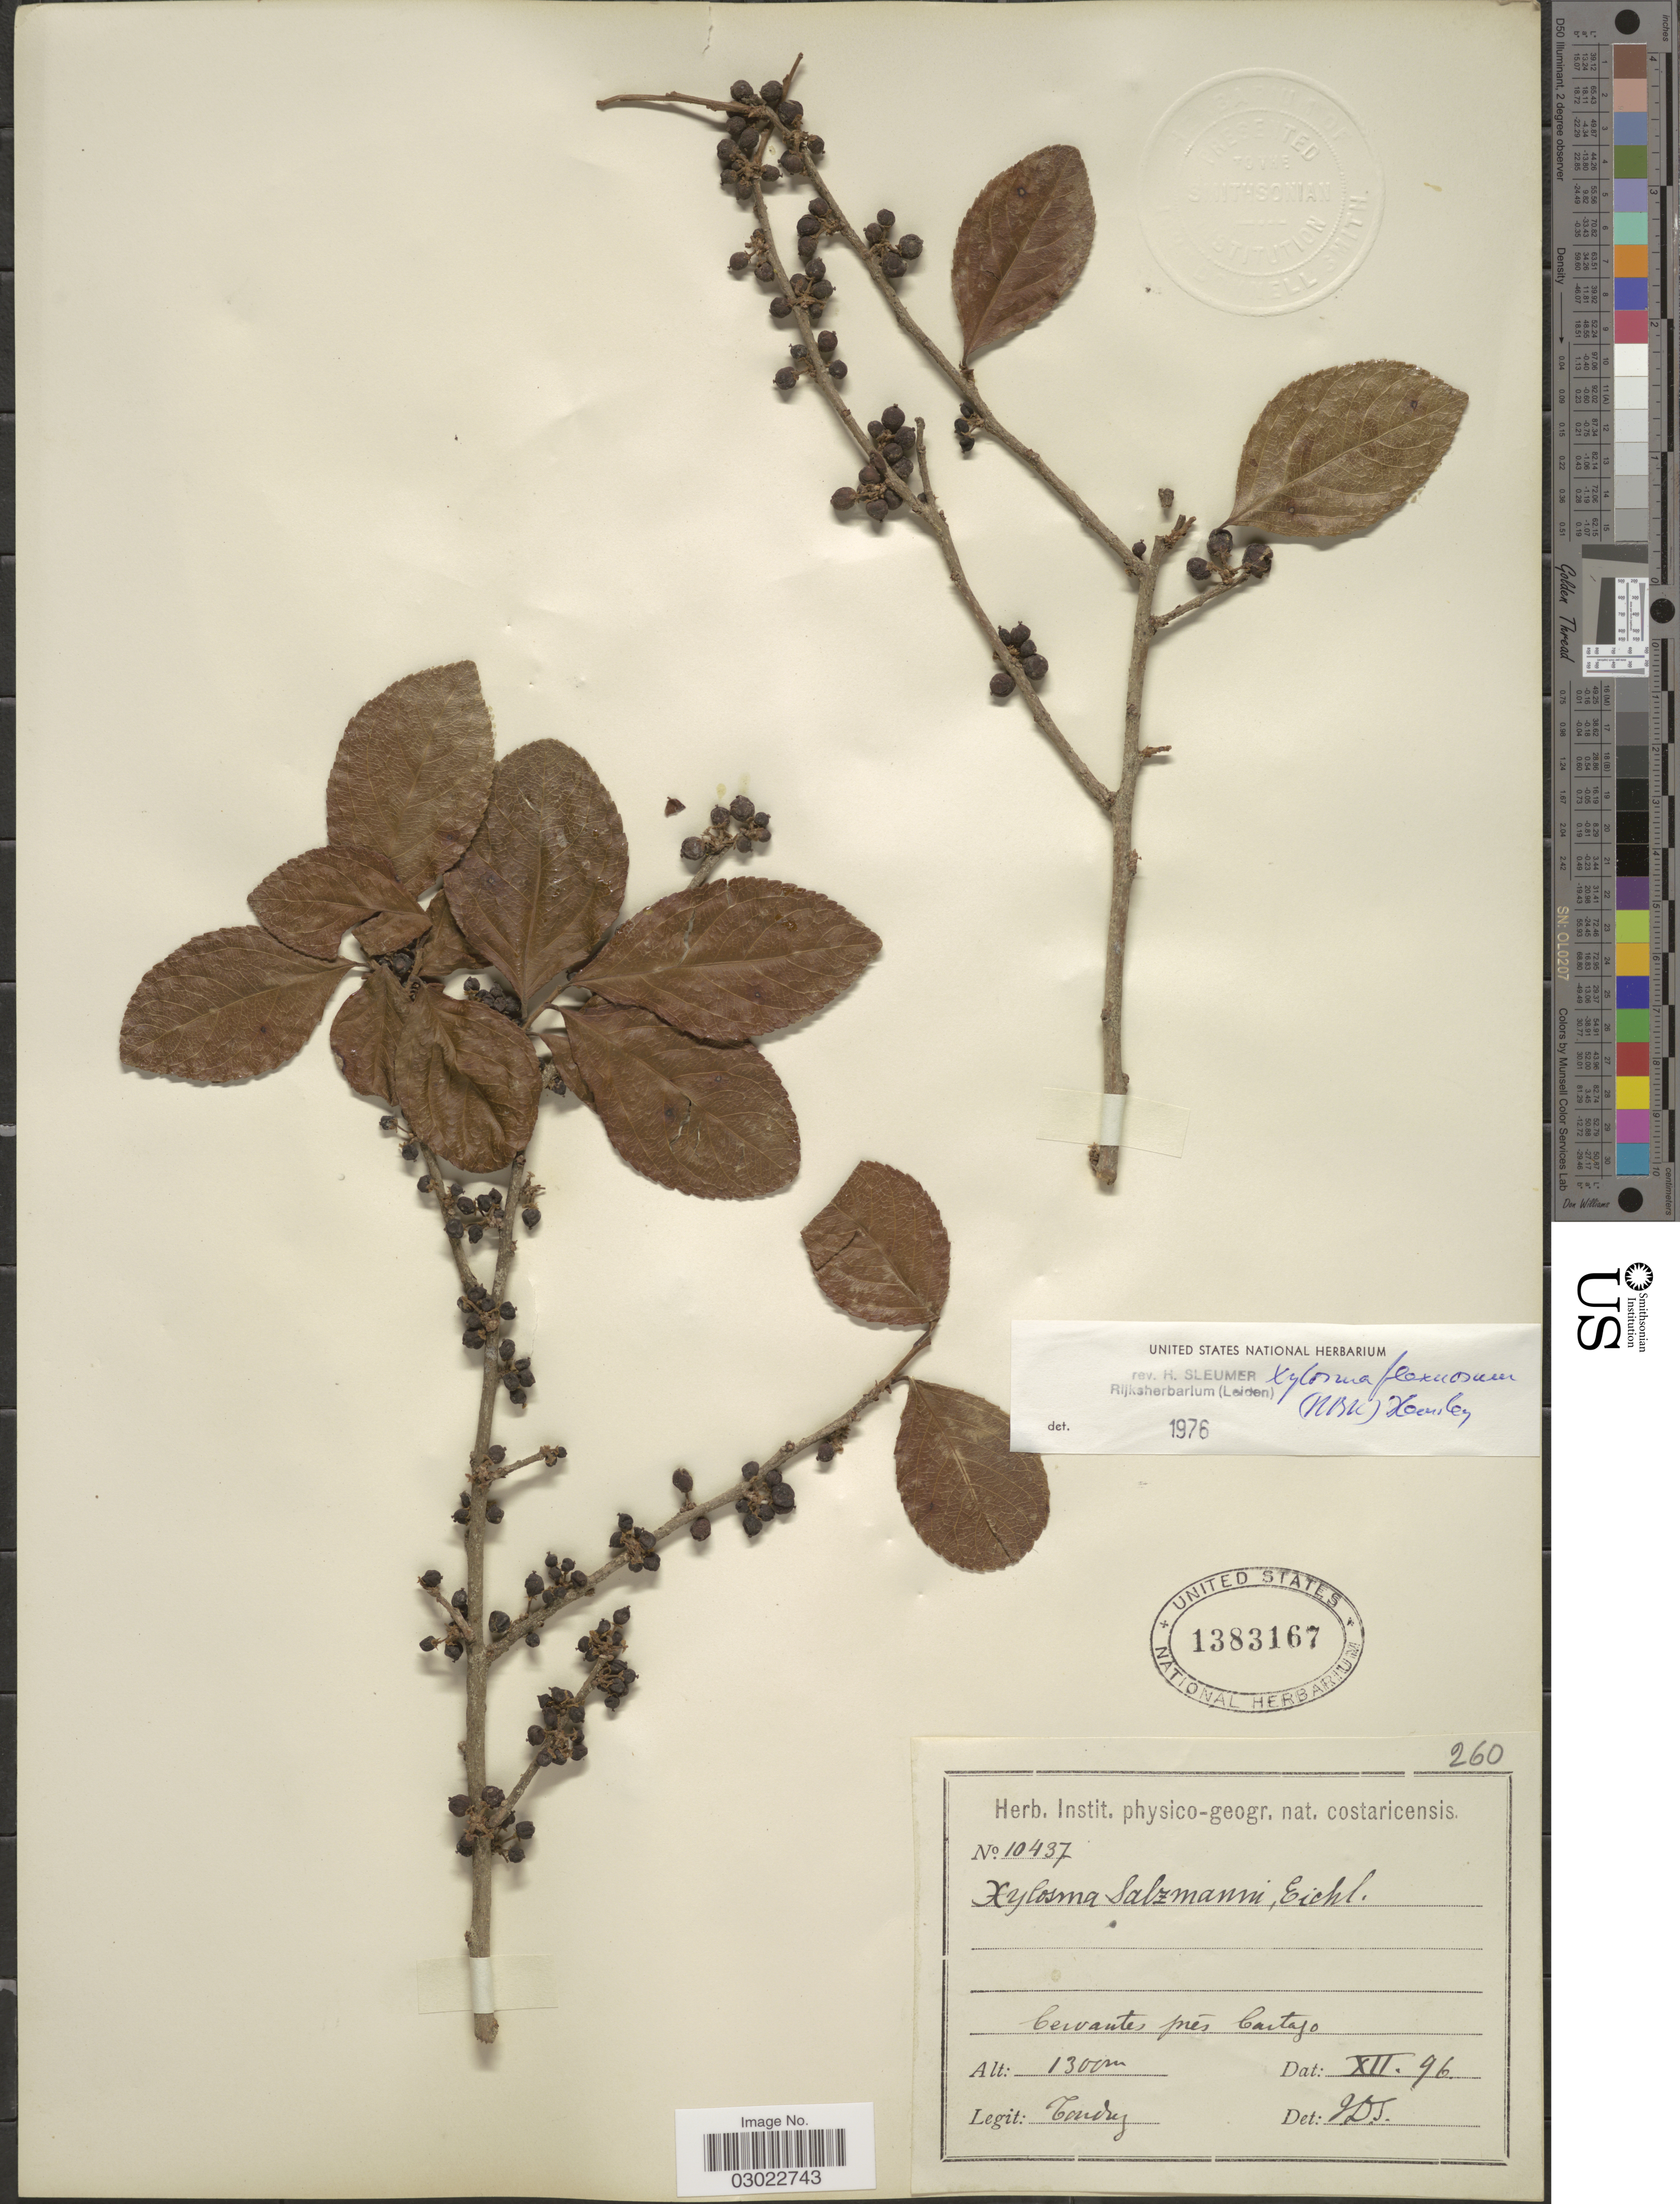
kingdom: Plantae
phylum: Tracheophyta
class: Magnoliopsida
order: Malpighiales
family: Salicaceae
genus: Xylosma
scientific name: Xylosma flexuosa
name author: (Kunth) Hemsl.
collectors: Tonduz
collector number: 10437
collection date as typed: Transcribed d/m/y: /12/96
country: Costa Rica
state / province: Cartago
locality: Cervante prés Cartago.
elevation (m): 1300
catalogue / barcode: US 1383167